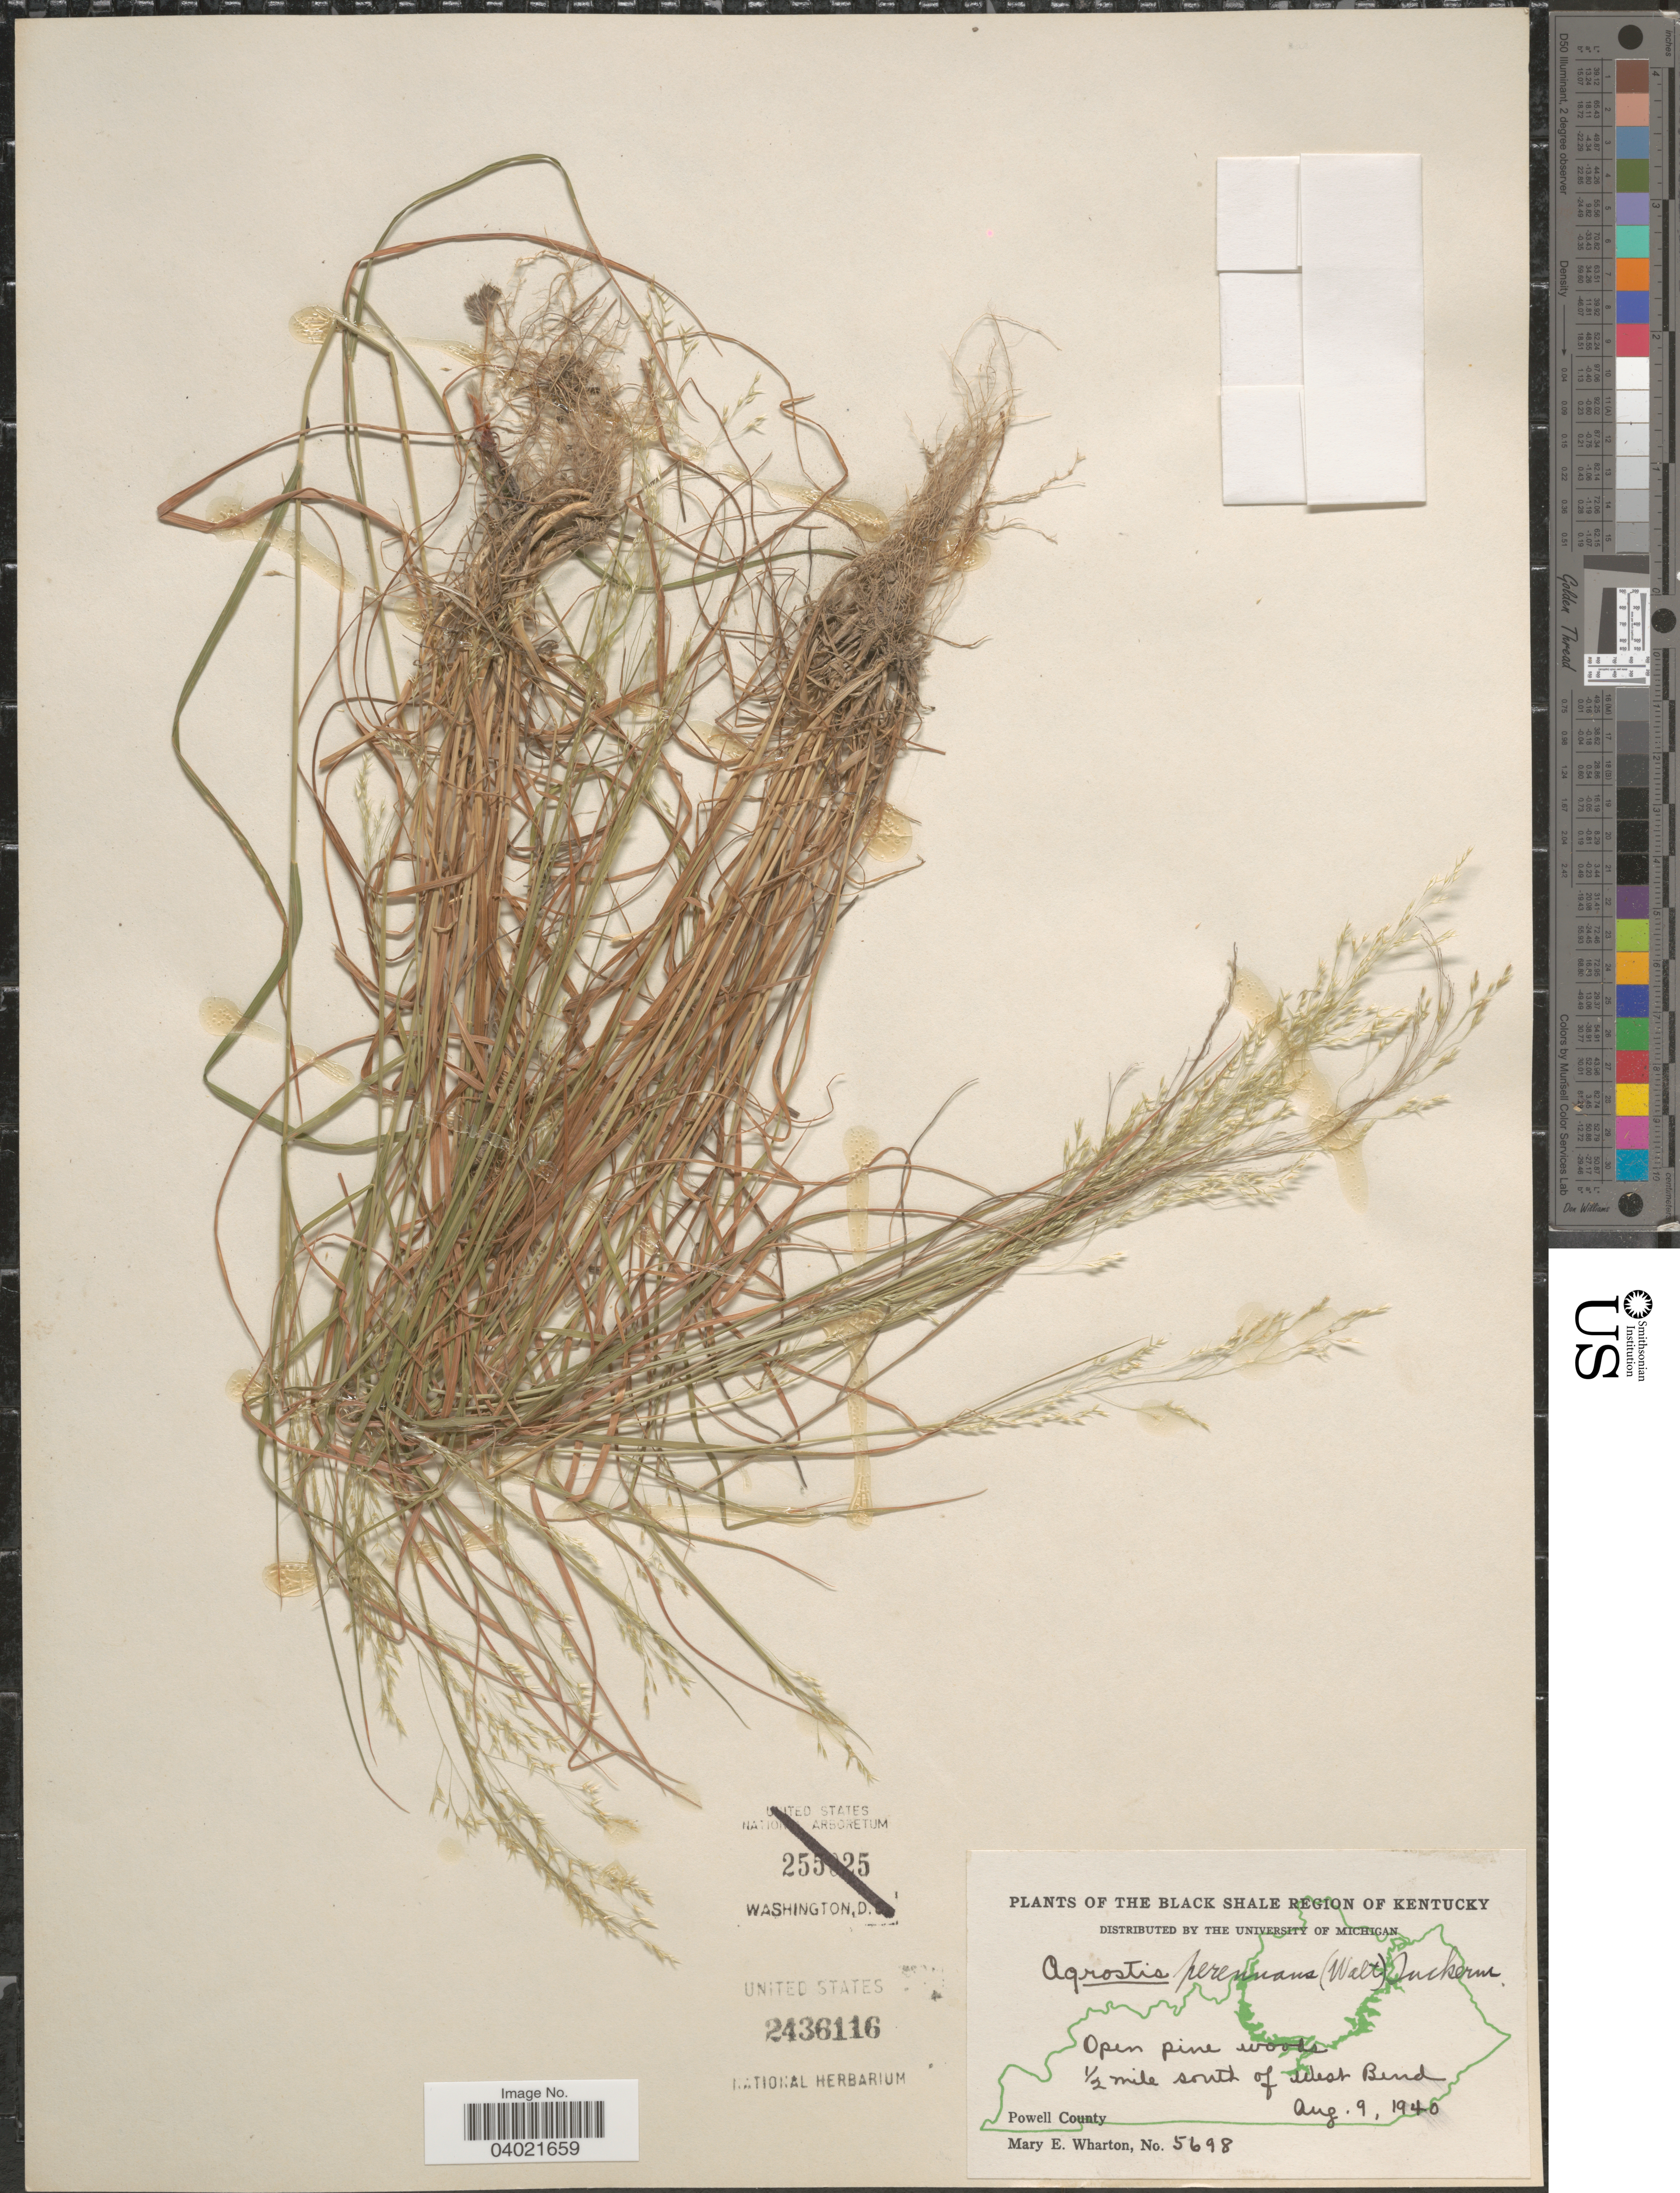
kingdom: Plantae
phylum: Tracheophyta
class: Liliopsida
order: Poales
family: Poaceae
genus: Agrostis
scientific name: Agrostis perennans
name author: (Walter) Tuck.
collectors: M. Wharton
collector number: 5698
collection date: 1940-08-09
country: United States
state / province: Kentucky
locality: Black Shale Region of Kentucky. Open pine woods. ½ mile south of West Bend. Powell County.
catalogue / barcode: US 2436116